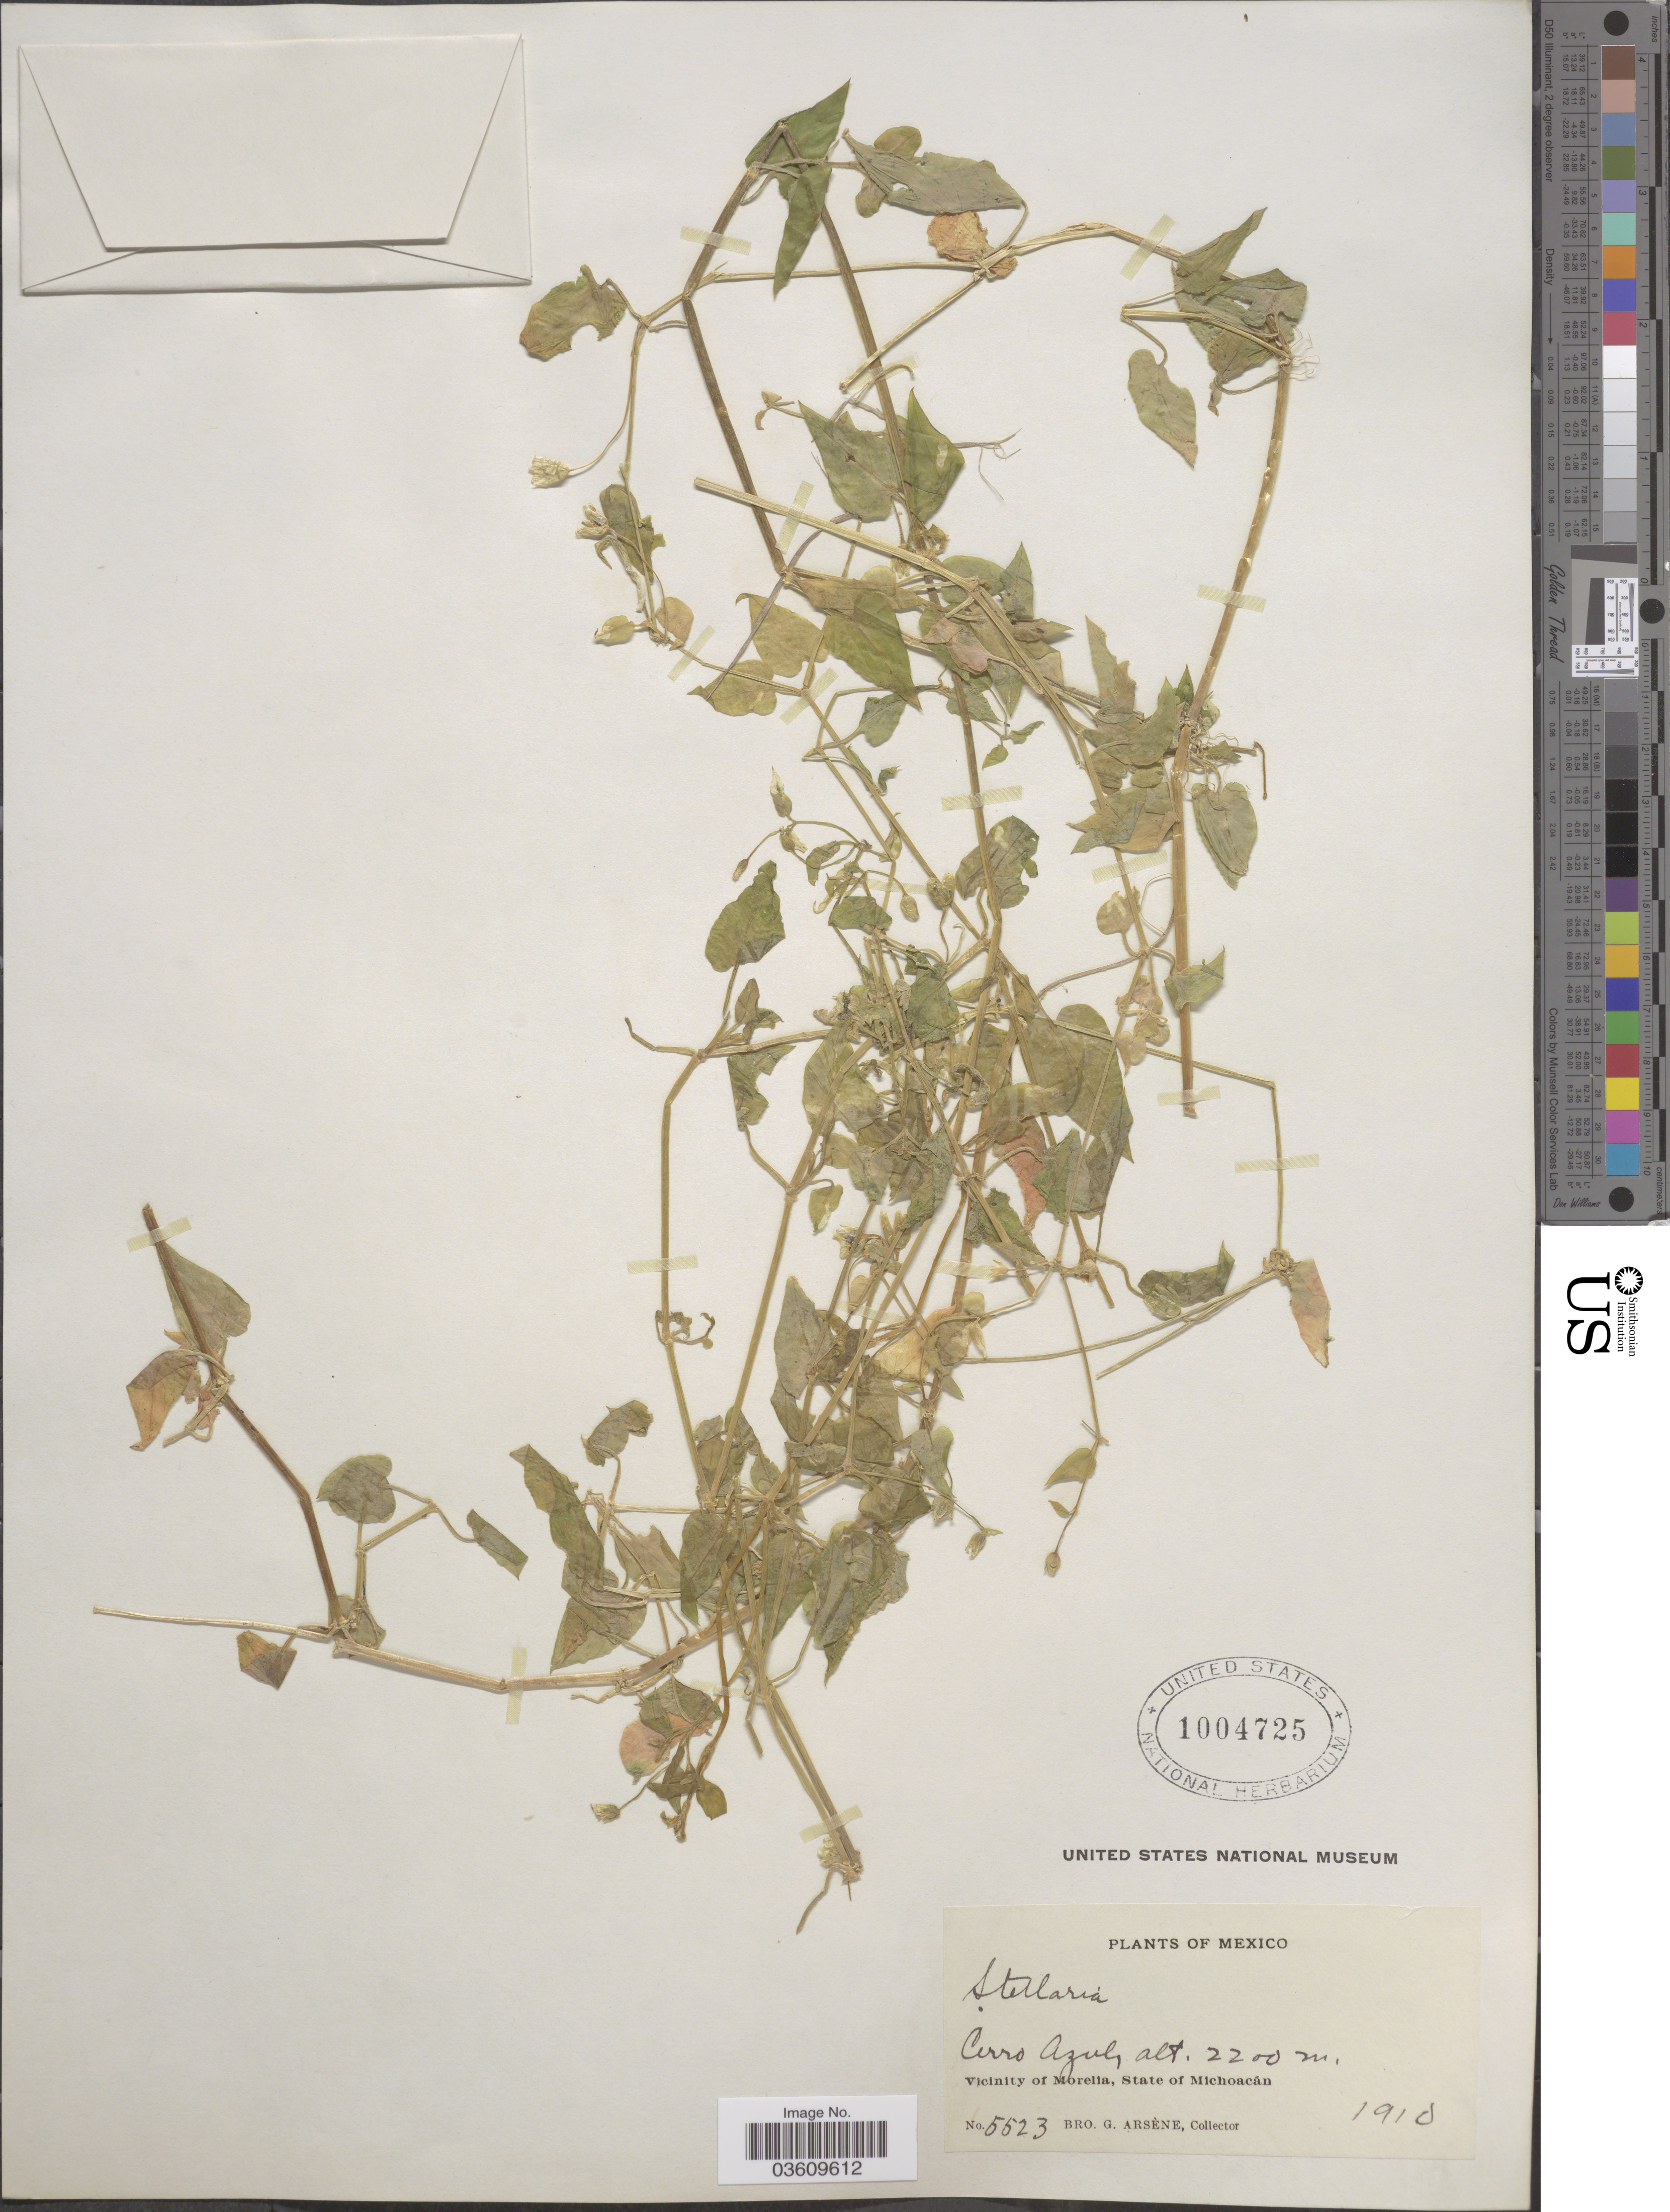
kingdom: Plantae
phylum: Tracheophyta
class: Magnoliopsida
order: Caryophyllales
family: Caryophyllaceae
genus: Stellaria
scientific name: Stellaria cuspidata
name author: Willd. ex Schltdl.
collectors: Bro. G. Arsène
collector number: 5523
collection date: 1910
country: Mexico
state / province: Michoacán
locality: Cerro Azul. Vicinity of Morelia.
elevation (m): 2200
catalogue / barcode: US 1004725